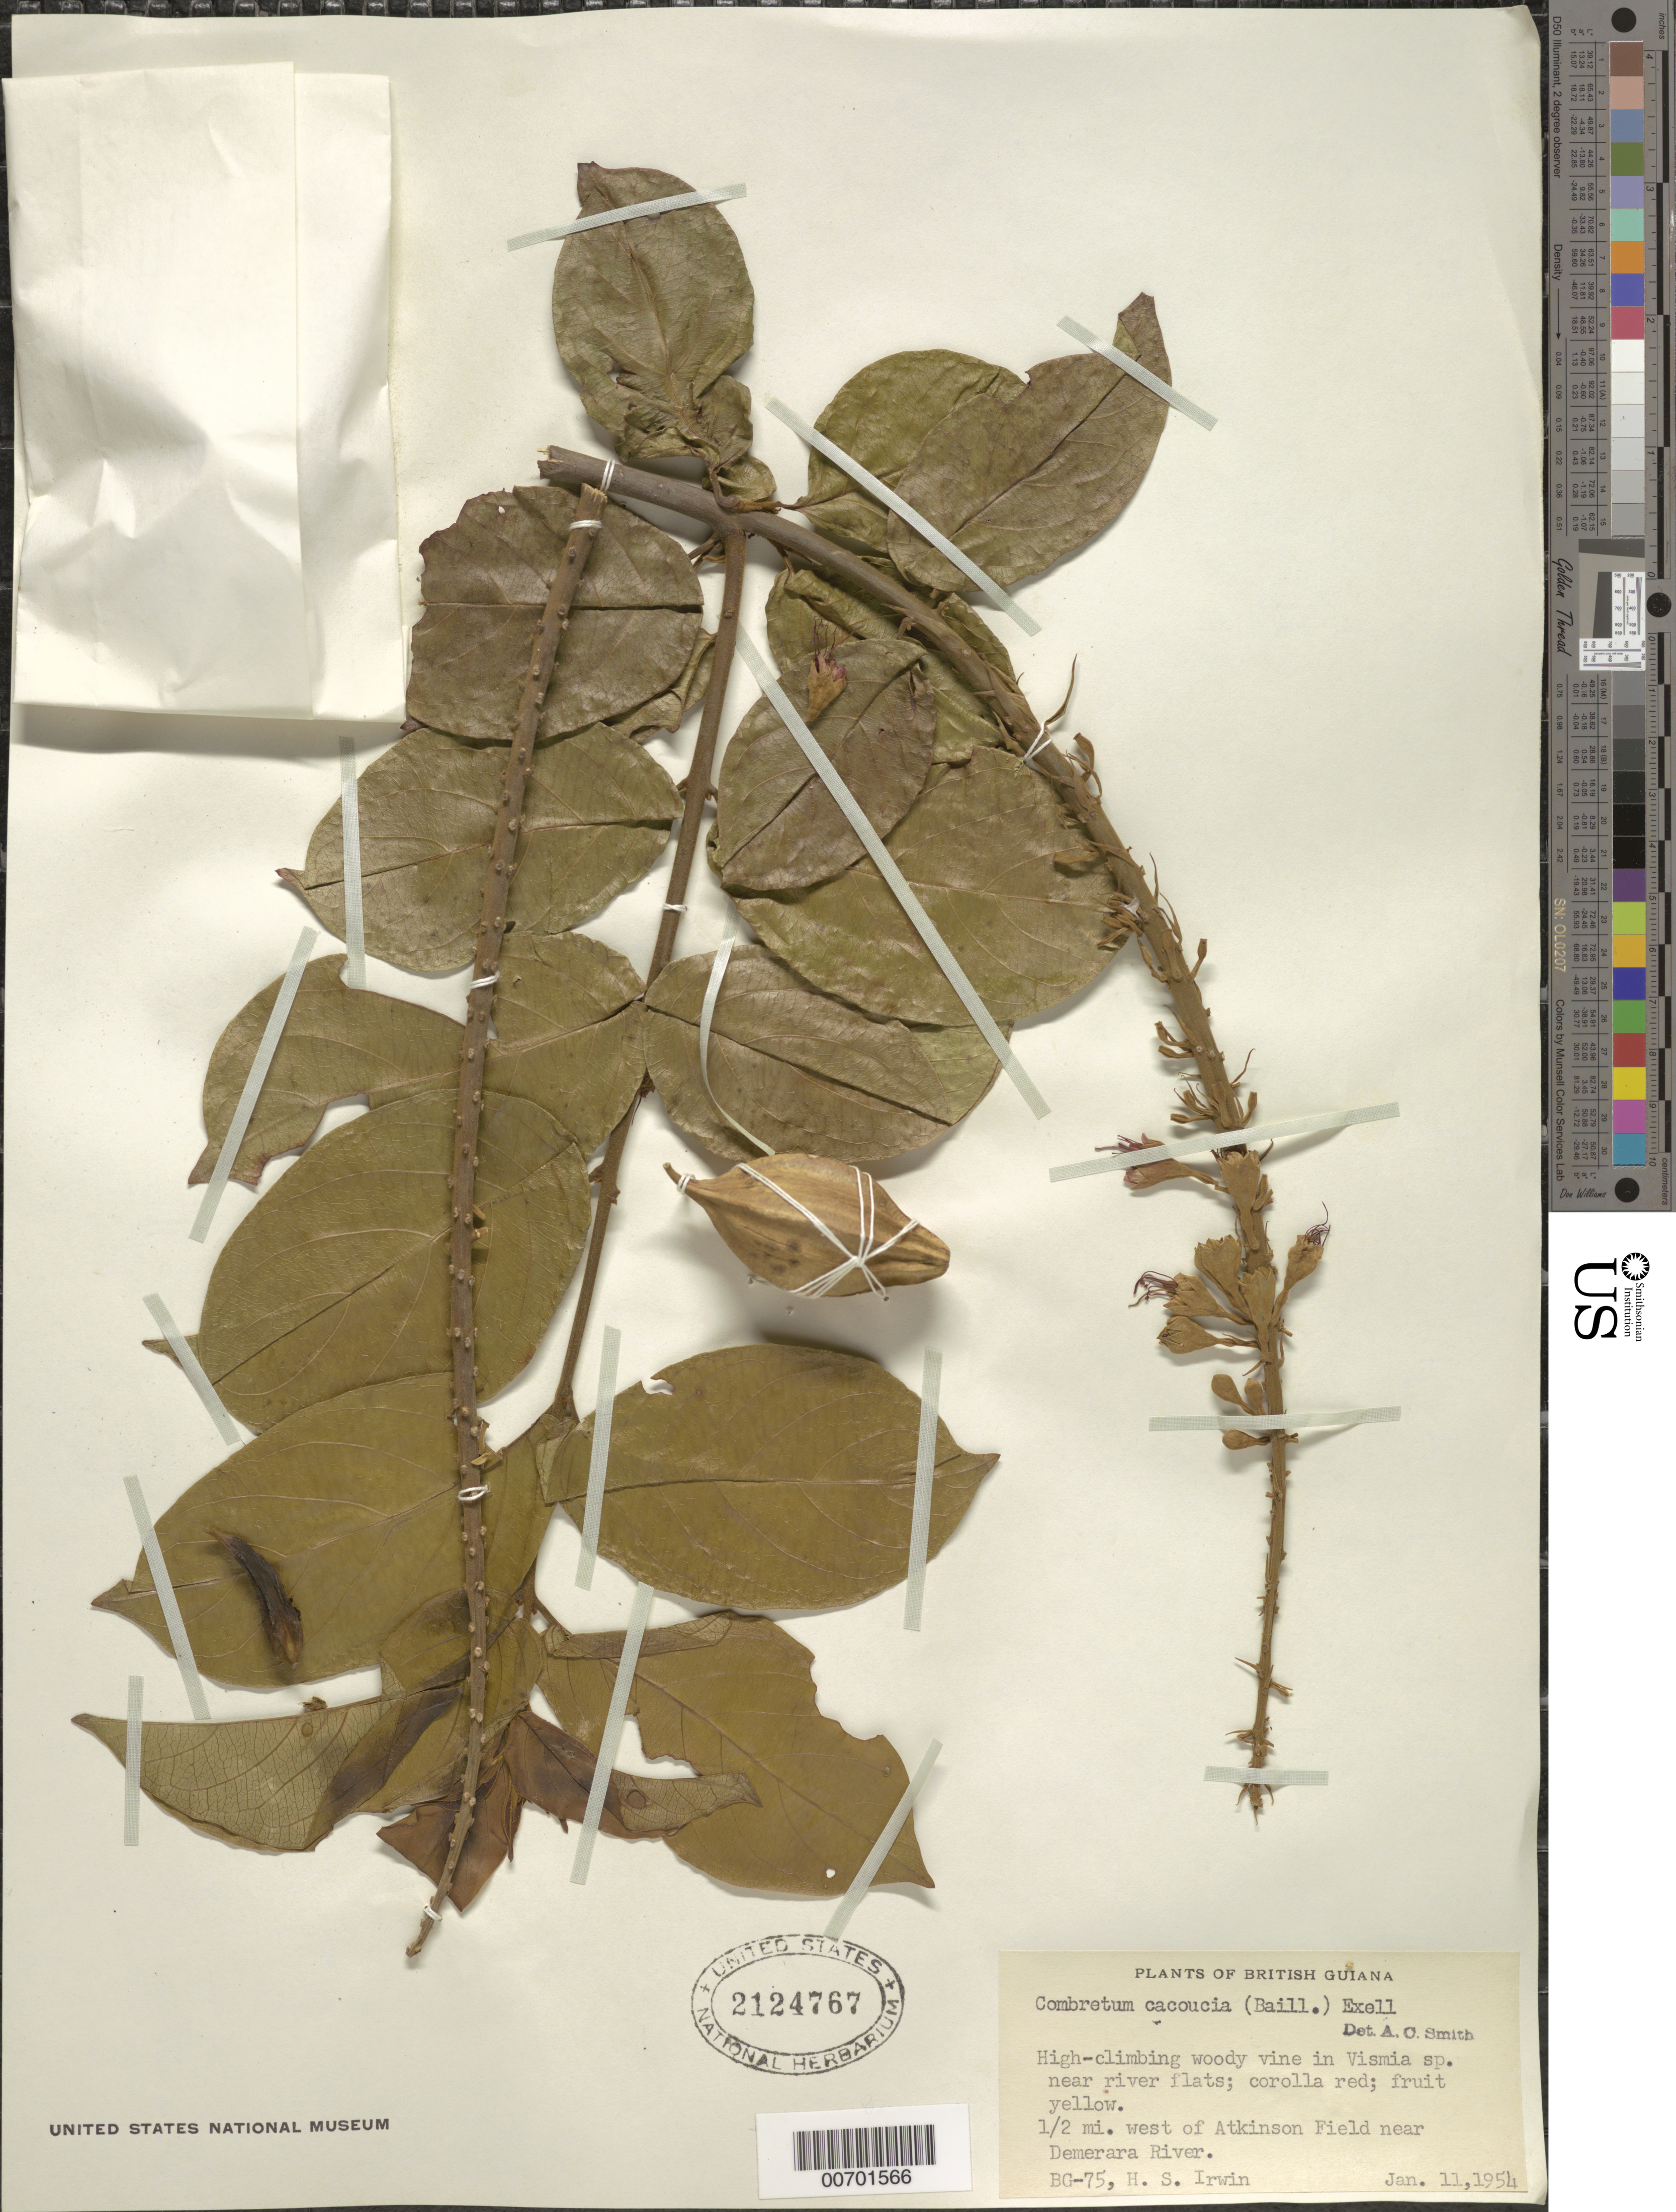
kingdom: Plantae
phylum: Tracheophyta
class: Magnoliopsida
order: Myrtales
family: Combretaceae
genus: Combretum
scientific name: Combretum cacoucia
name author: Exell ex Sandwith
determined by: Smith, A. C.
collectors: H. Irwin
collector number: BG 75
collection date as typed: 11-Jan-54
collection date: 1954-01-11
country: Guyana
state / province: Demerara-Mahaica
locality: Atkinson Field, 0.5 mi. E off; near Demerara R.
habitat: Near river flats; in Vismia sp.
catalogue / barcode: US 2124767